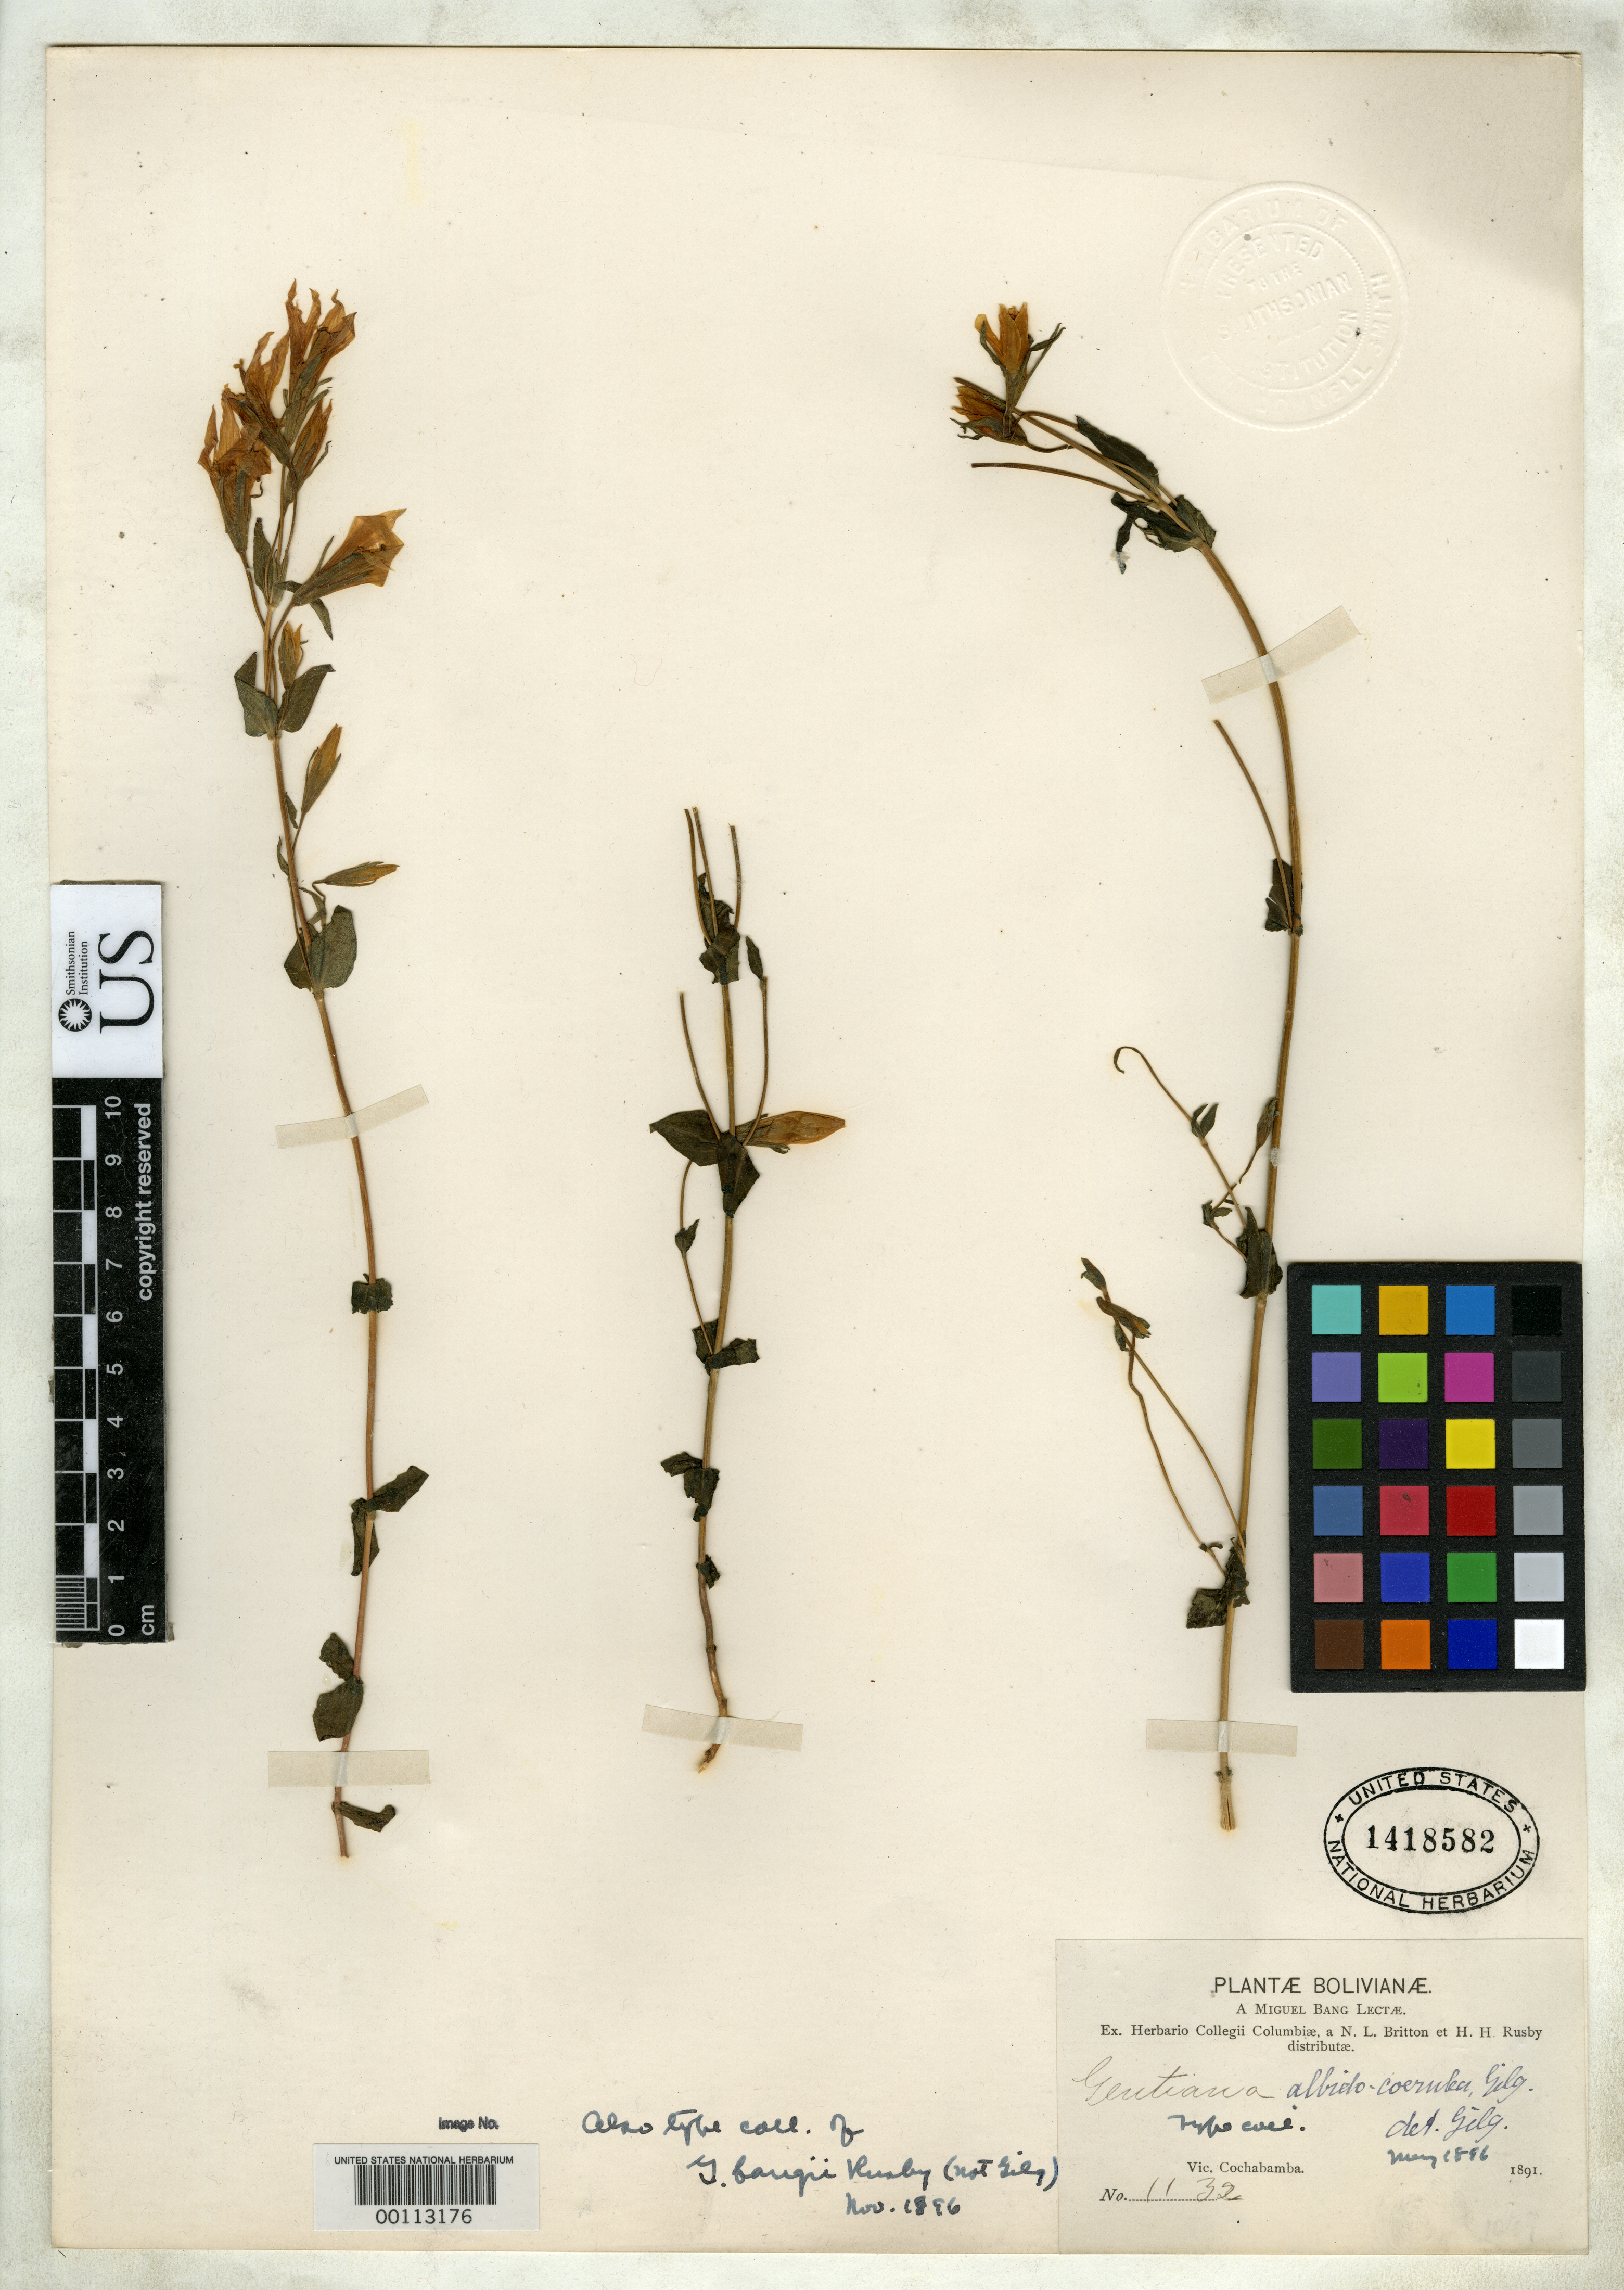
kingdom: Plantae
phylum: Tracheophyta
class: Magnoliopsida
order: Gentianales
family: Gentianaceae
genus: Gentiana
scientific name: Gentiana albido-coerulea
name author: Gilg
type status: Isosyntype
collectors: M. Bang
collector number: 1132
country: Bolivia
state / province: Cochabamba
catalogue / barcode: US 1418582